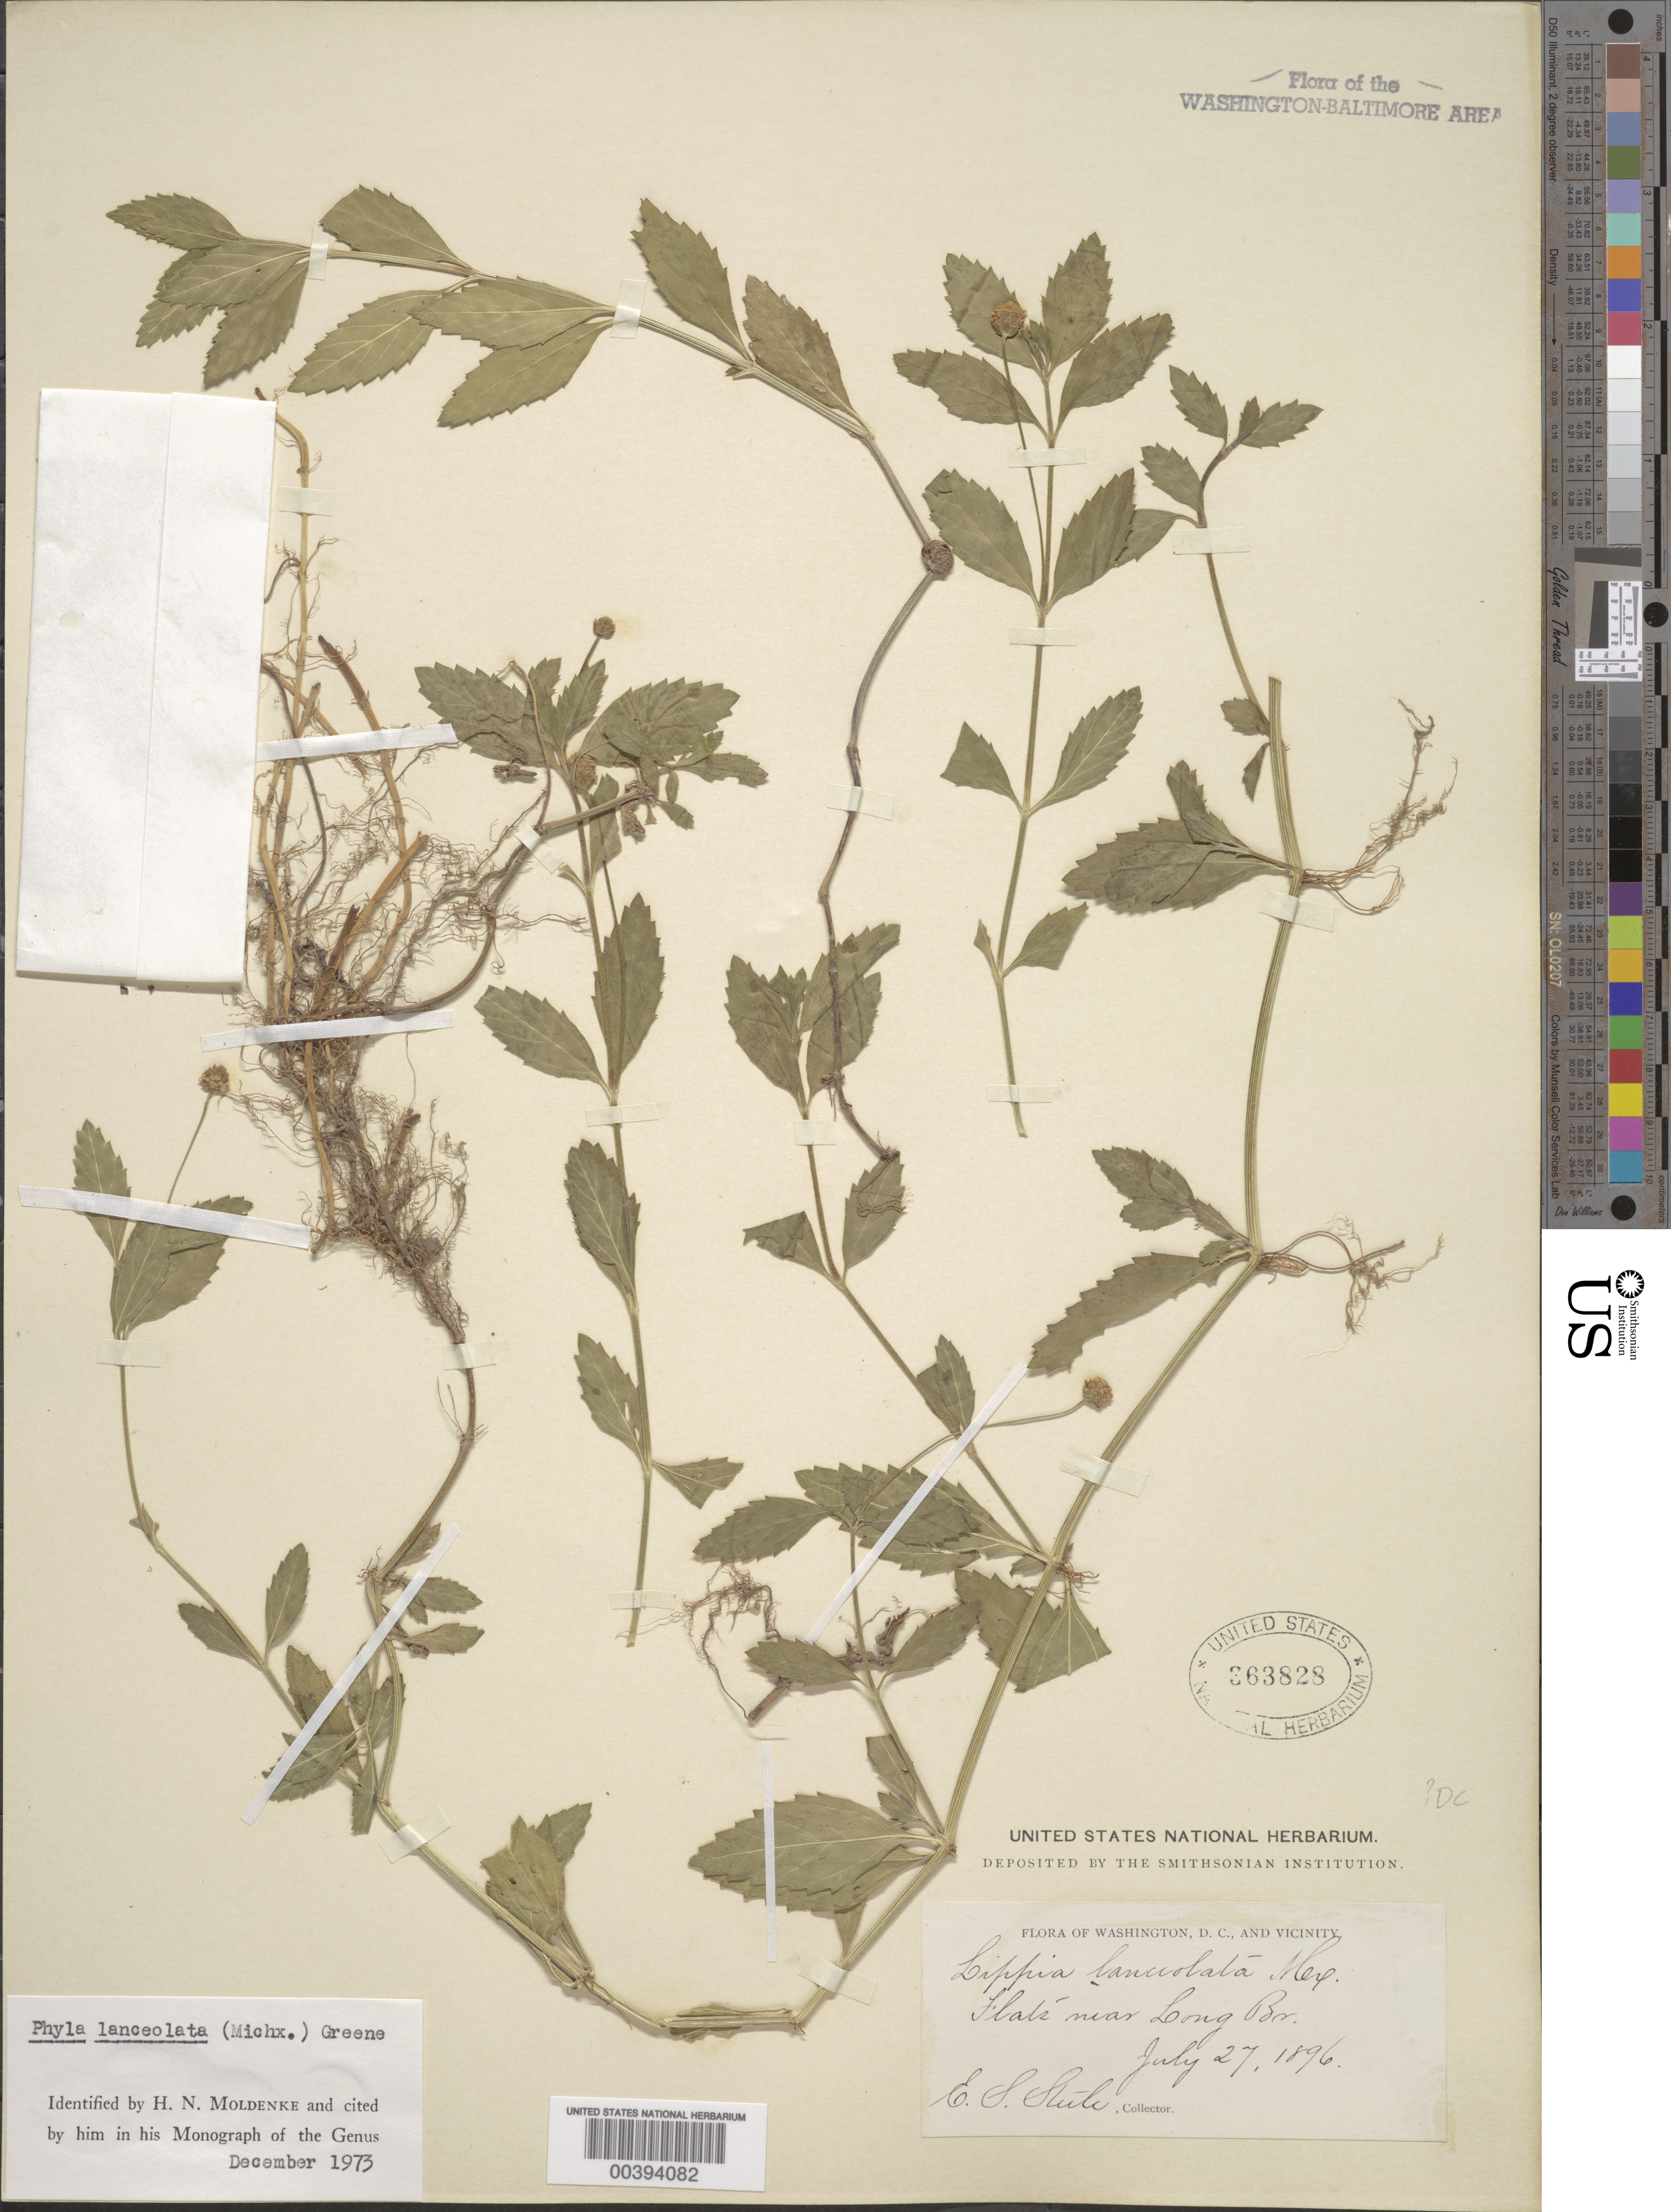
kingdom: Plantae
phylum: Tracheophyta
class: Magnoliopsida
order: Lamiales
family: Verbenaceae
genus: Phyla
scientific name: Phyla lanceolata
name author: (Michx.) Greene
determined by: Moldenke, H. N.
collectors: E. Steele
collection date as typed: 27 Jul 1896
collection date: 1896-07-27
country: United States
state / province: District of Columbia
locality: Flats near Long Bridge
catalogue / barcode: US 363828